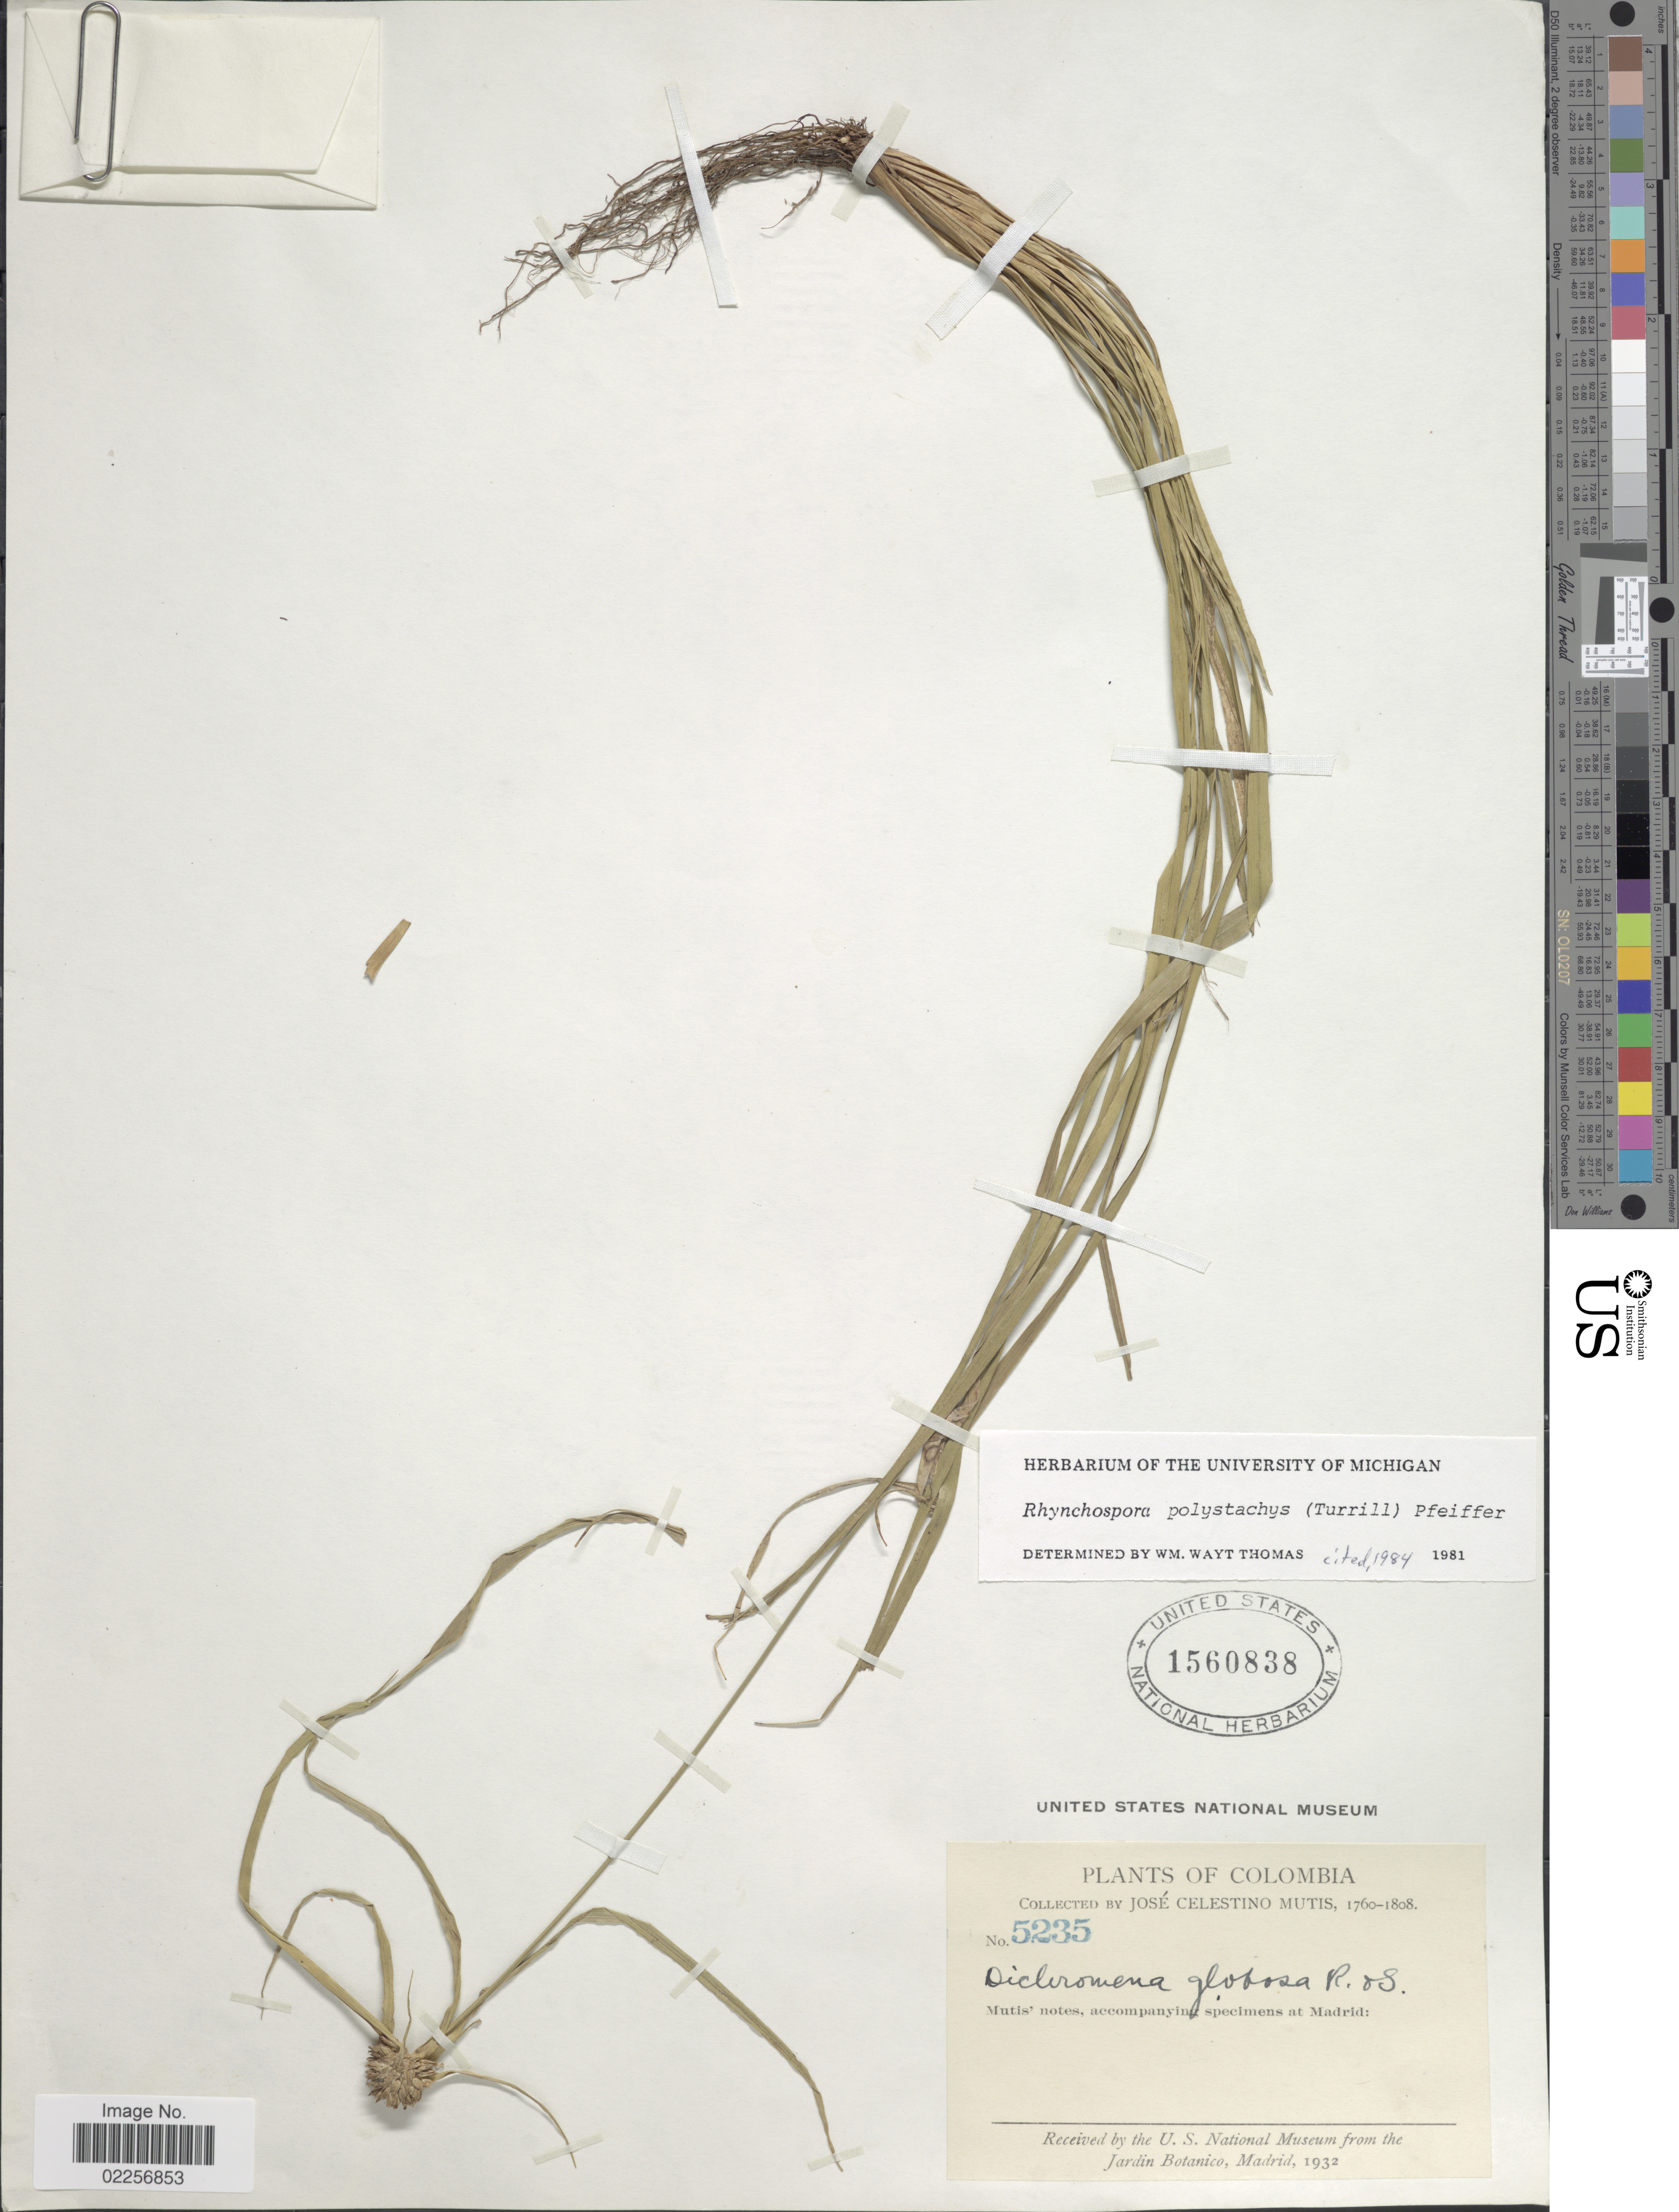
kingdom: Plantae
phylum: Tracheophyta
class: Liliopsida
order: Poales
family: Cyperaceae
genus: Rhynchospora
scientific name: Rhynchospora polystachys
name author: (Turrill) H. Pfeiff.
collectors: J. C. B. Mutis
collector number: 5235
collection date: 1760/1808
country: Colombia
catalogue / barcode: US 1560838